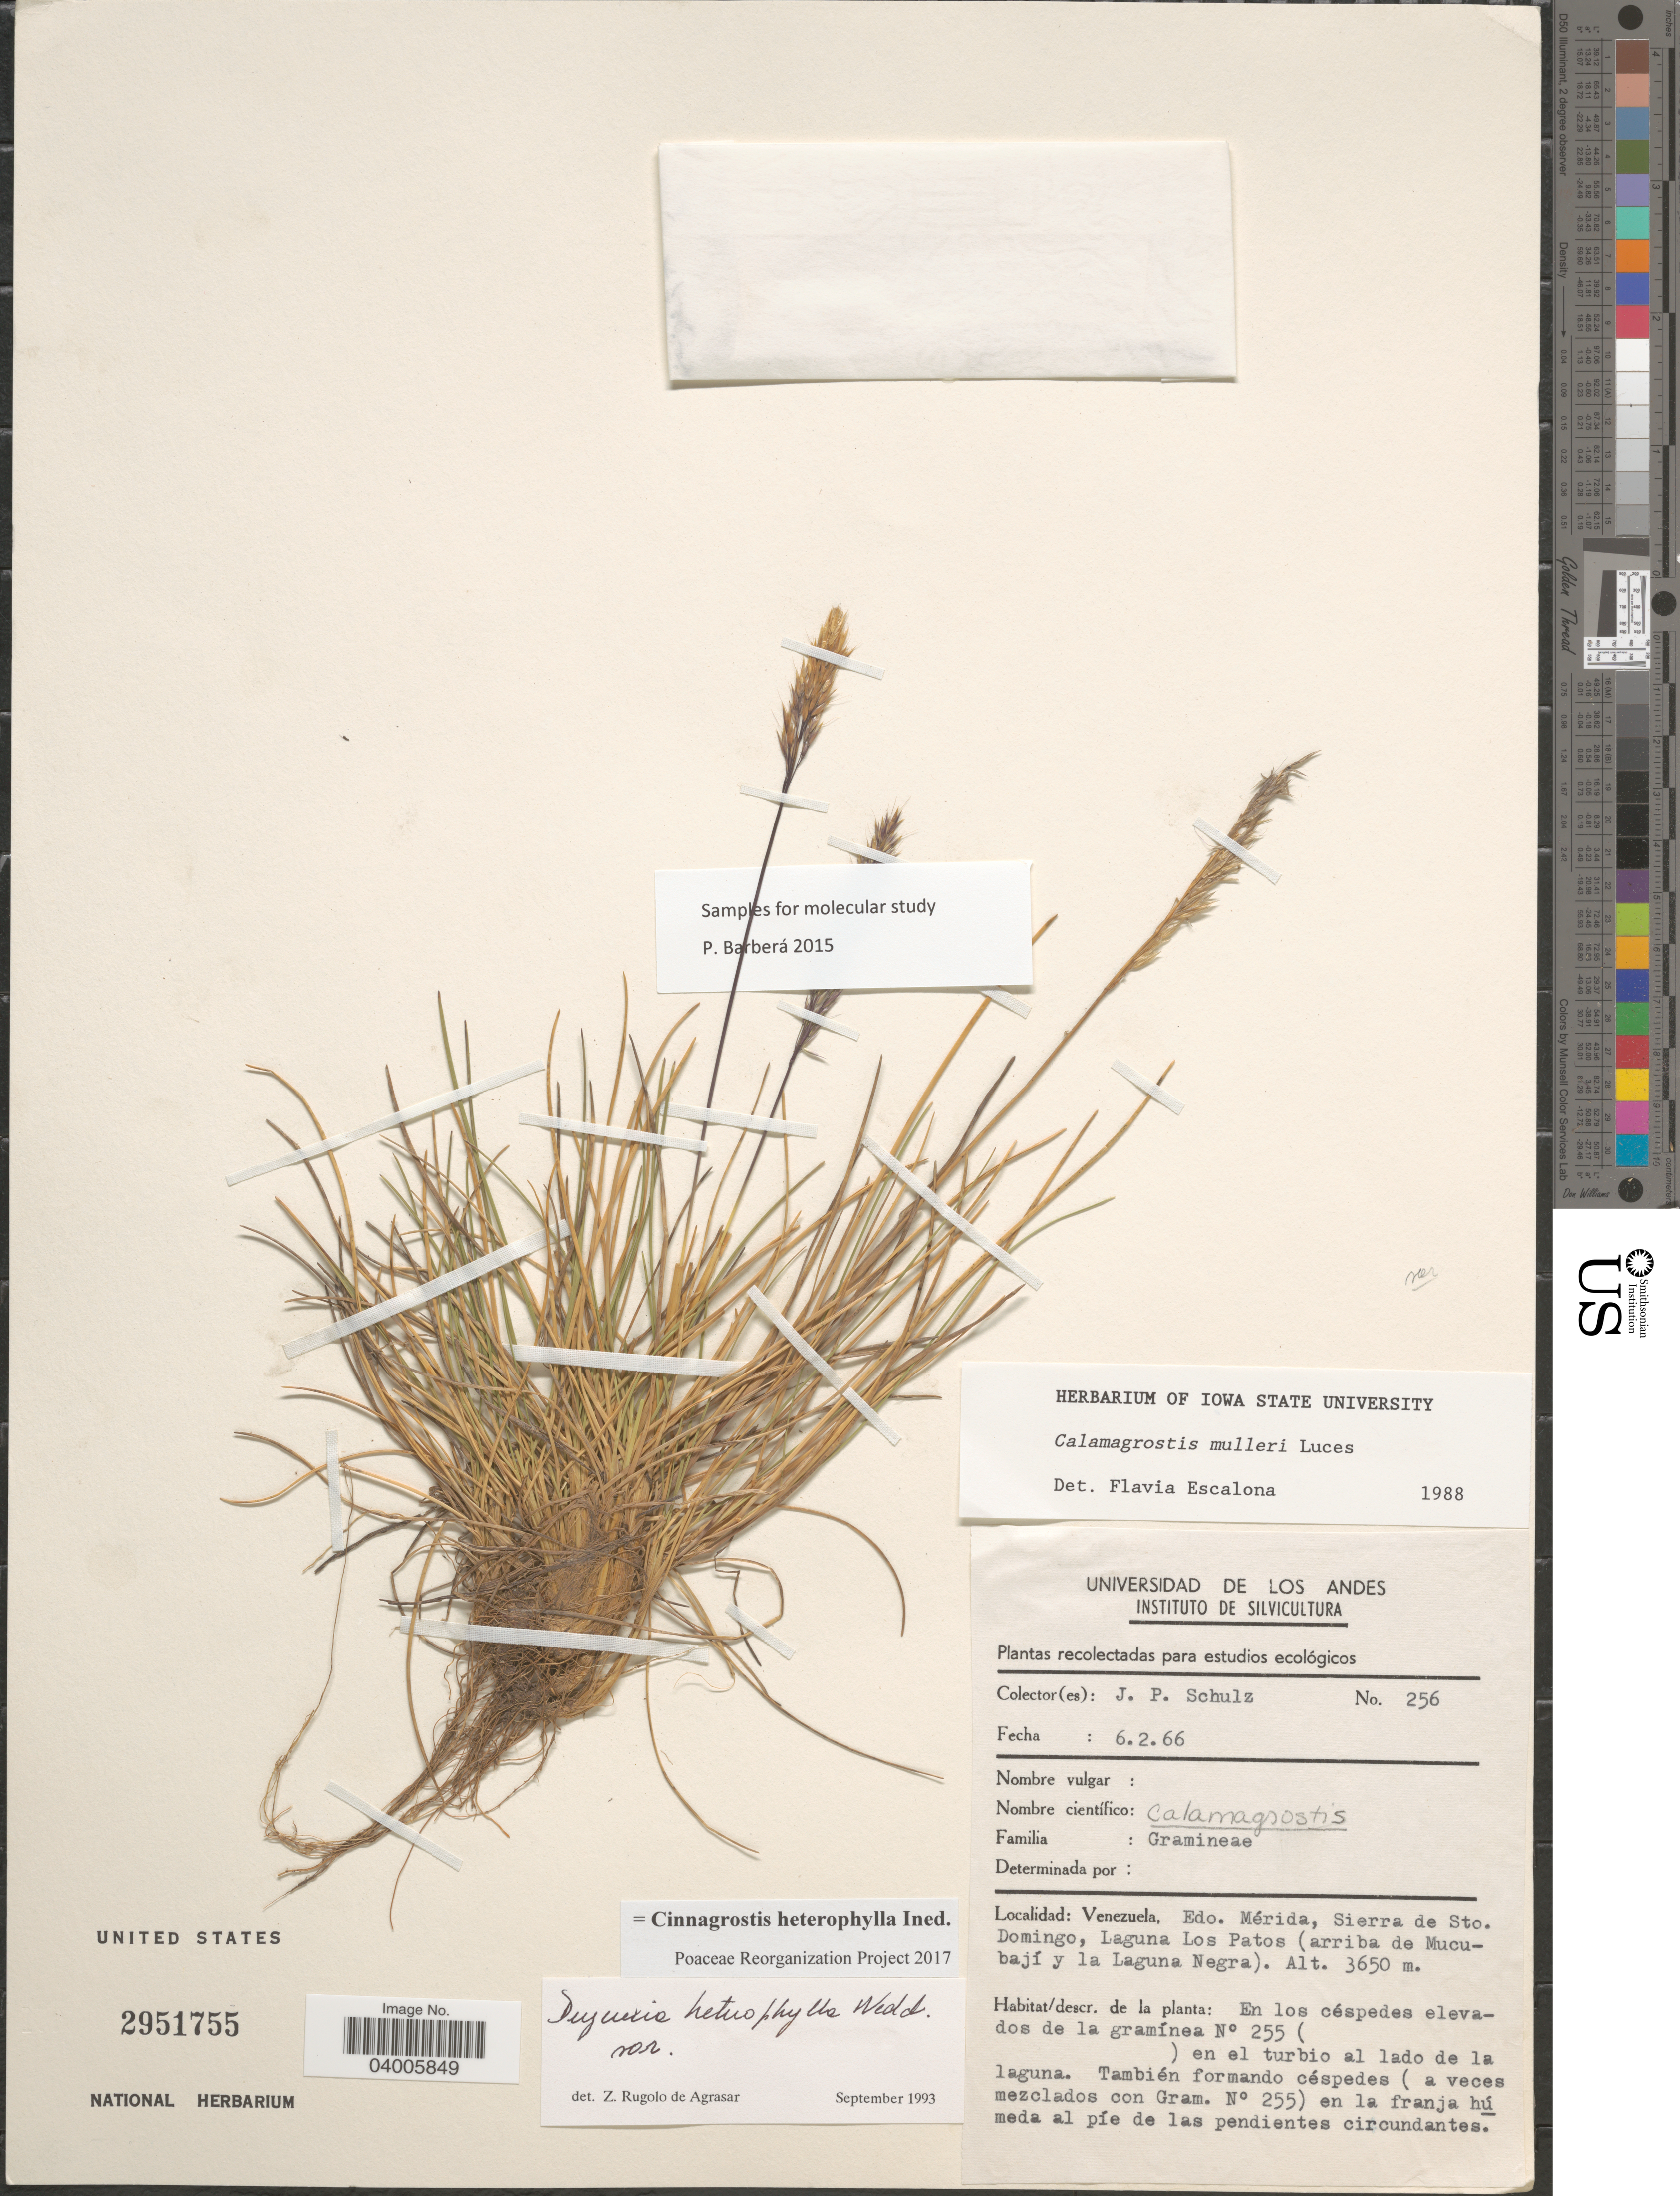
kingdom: Plantae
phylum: Tracheophyta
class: Liliopsida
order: Poales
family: Poaceae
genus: Cinnagrostis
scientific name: Cinnagrostis heterophylla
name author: (Wedd.) P.M. Peterson et al.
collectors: J. P. Schulz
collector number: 256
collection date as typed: Transcribed d/m/y: 6/2/66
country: Venezuela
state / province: Merida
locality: Sierra de Sto. Domingo, Laguna Los Patos (arriba de Mucubají y la Laguna Negra).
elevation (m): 3650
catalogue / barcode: US 2951755